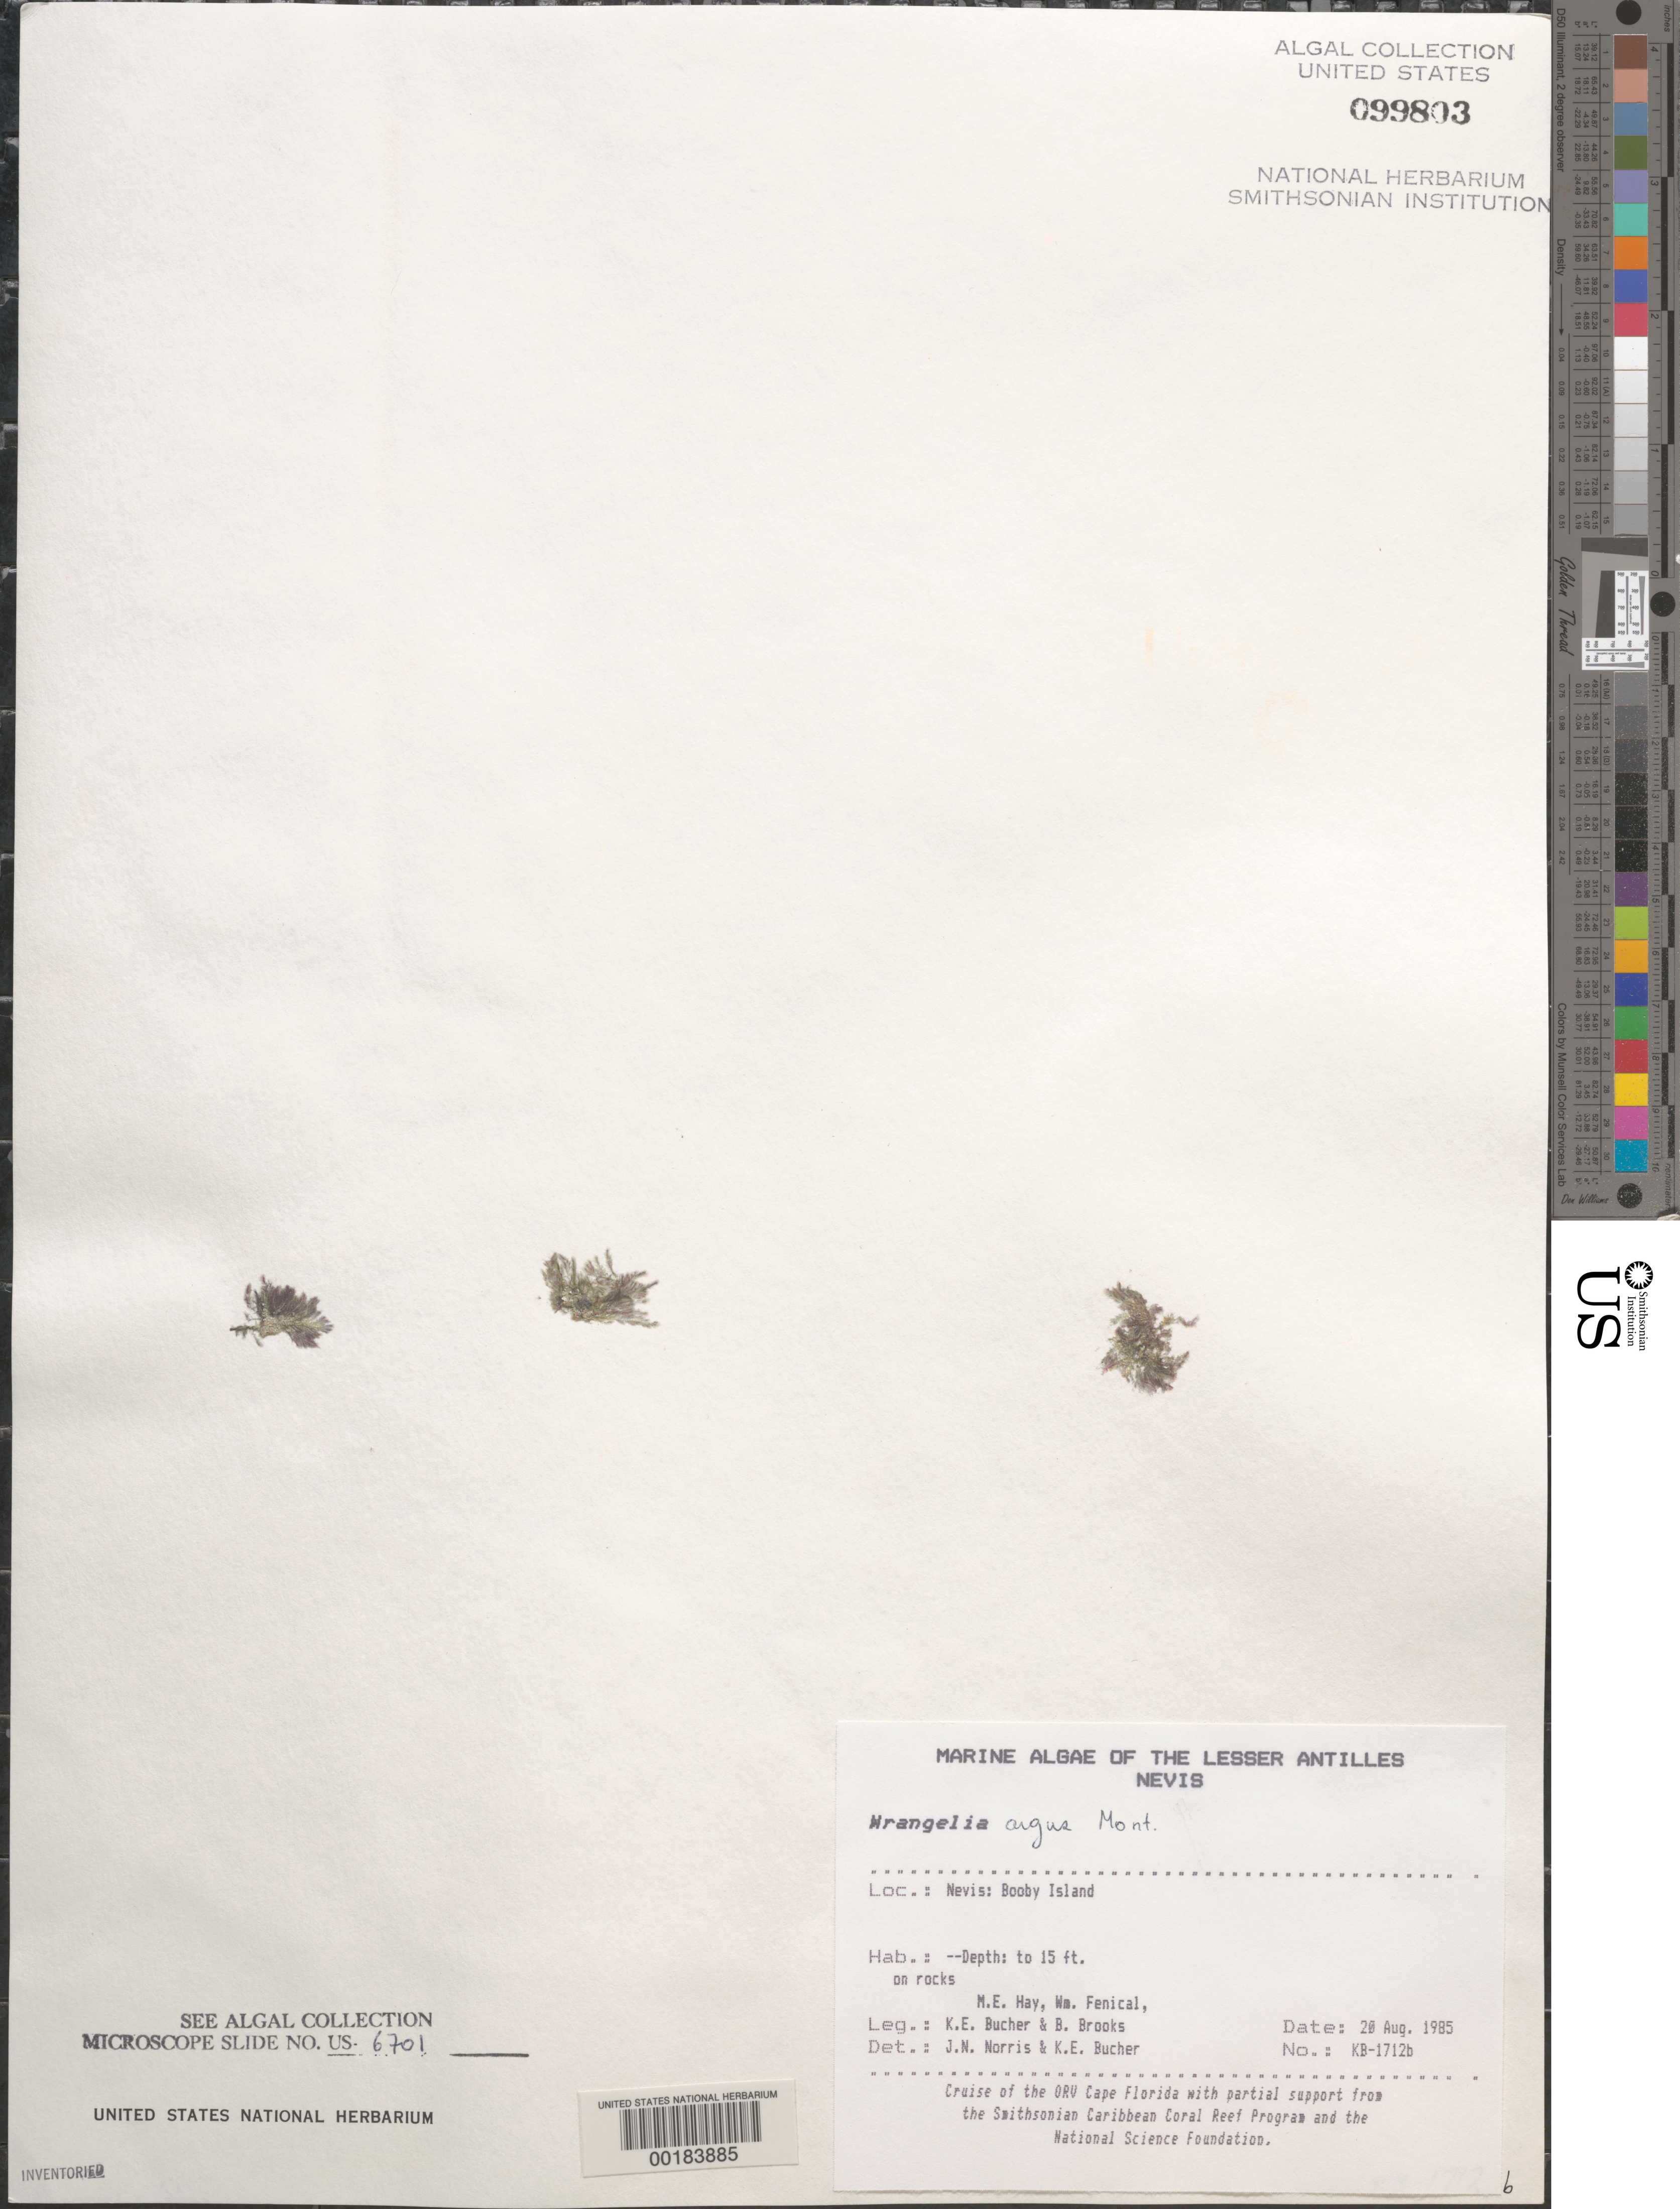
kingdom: Plantae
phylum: Rhodophyta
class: Florideophyceae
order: Ceramiales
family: Wrangeliaceae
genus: Wrangelia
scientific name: Wrangelia argus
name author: (Mont.) Mont.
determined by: Norris, J. N.; Bucher, K. E.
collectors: K. E. Bucher, B. Brooks, M. E. Hay & W. Fenical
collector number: KB-1712b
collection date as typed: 20 Aug 1985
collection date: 1985-08-20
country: St. Christopher-Nevis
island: Nevis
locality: Booby Island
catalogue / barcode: US 99803